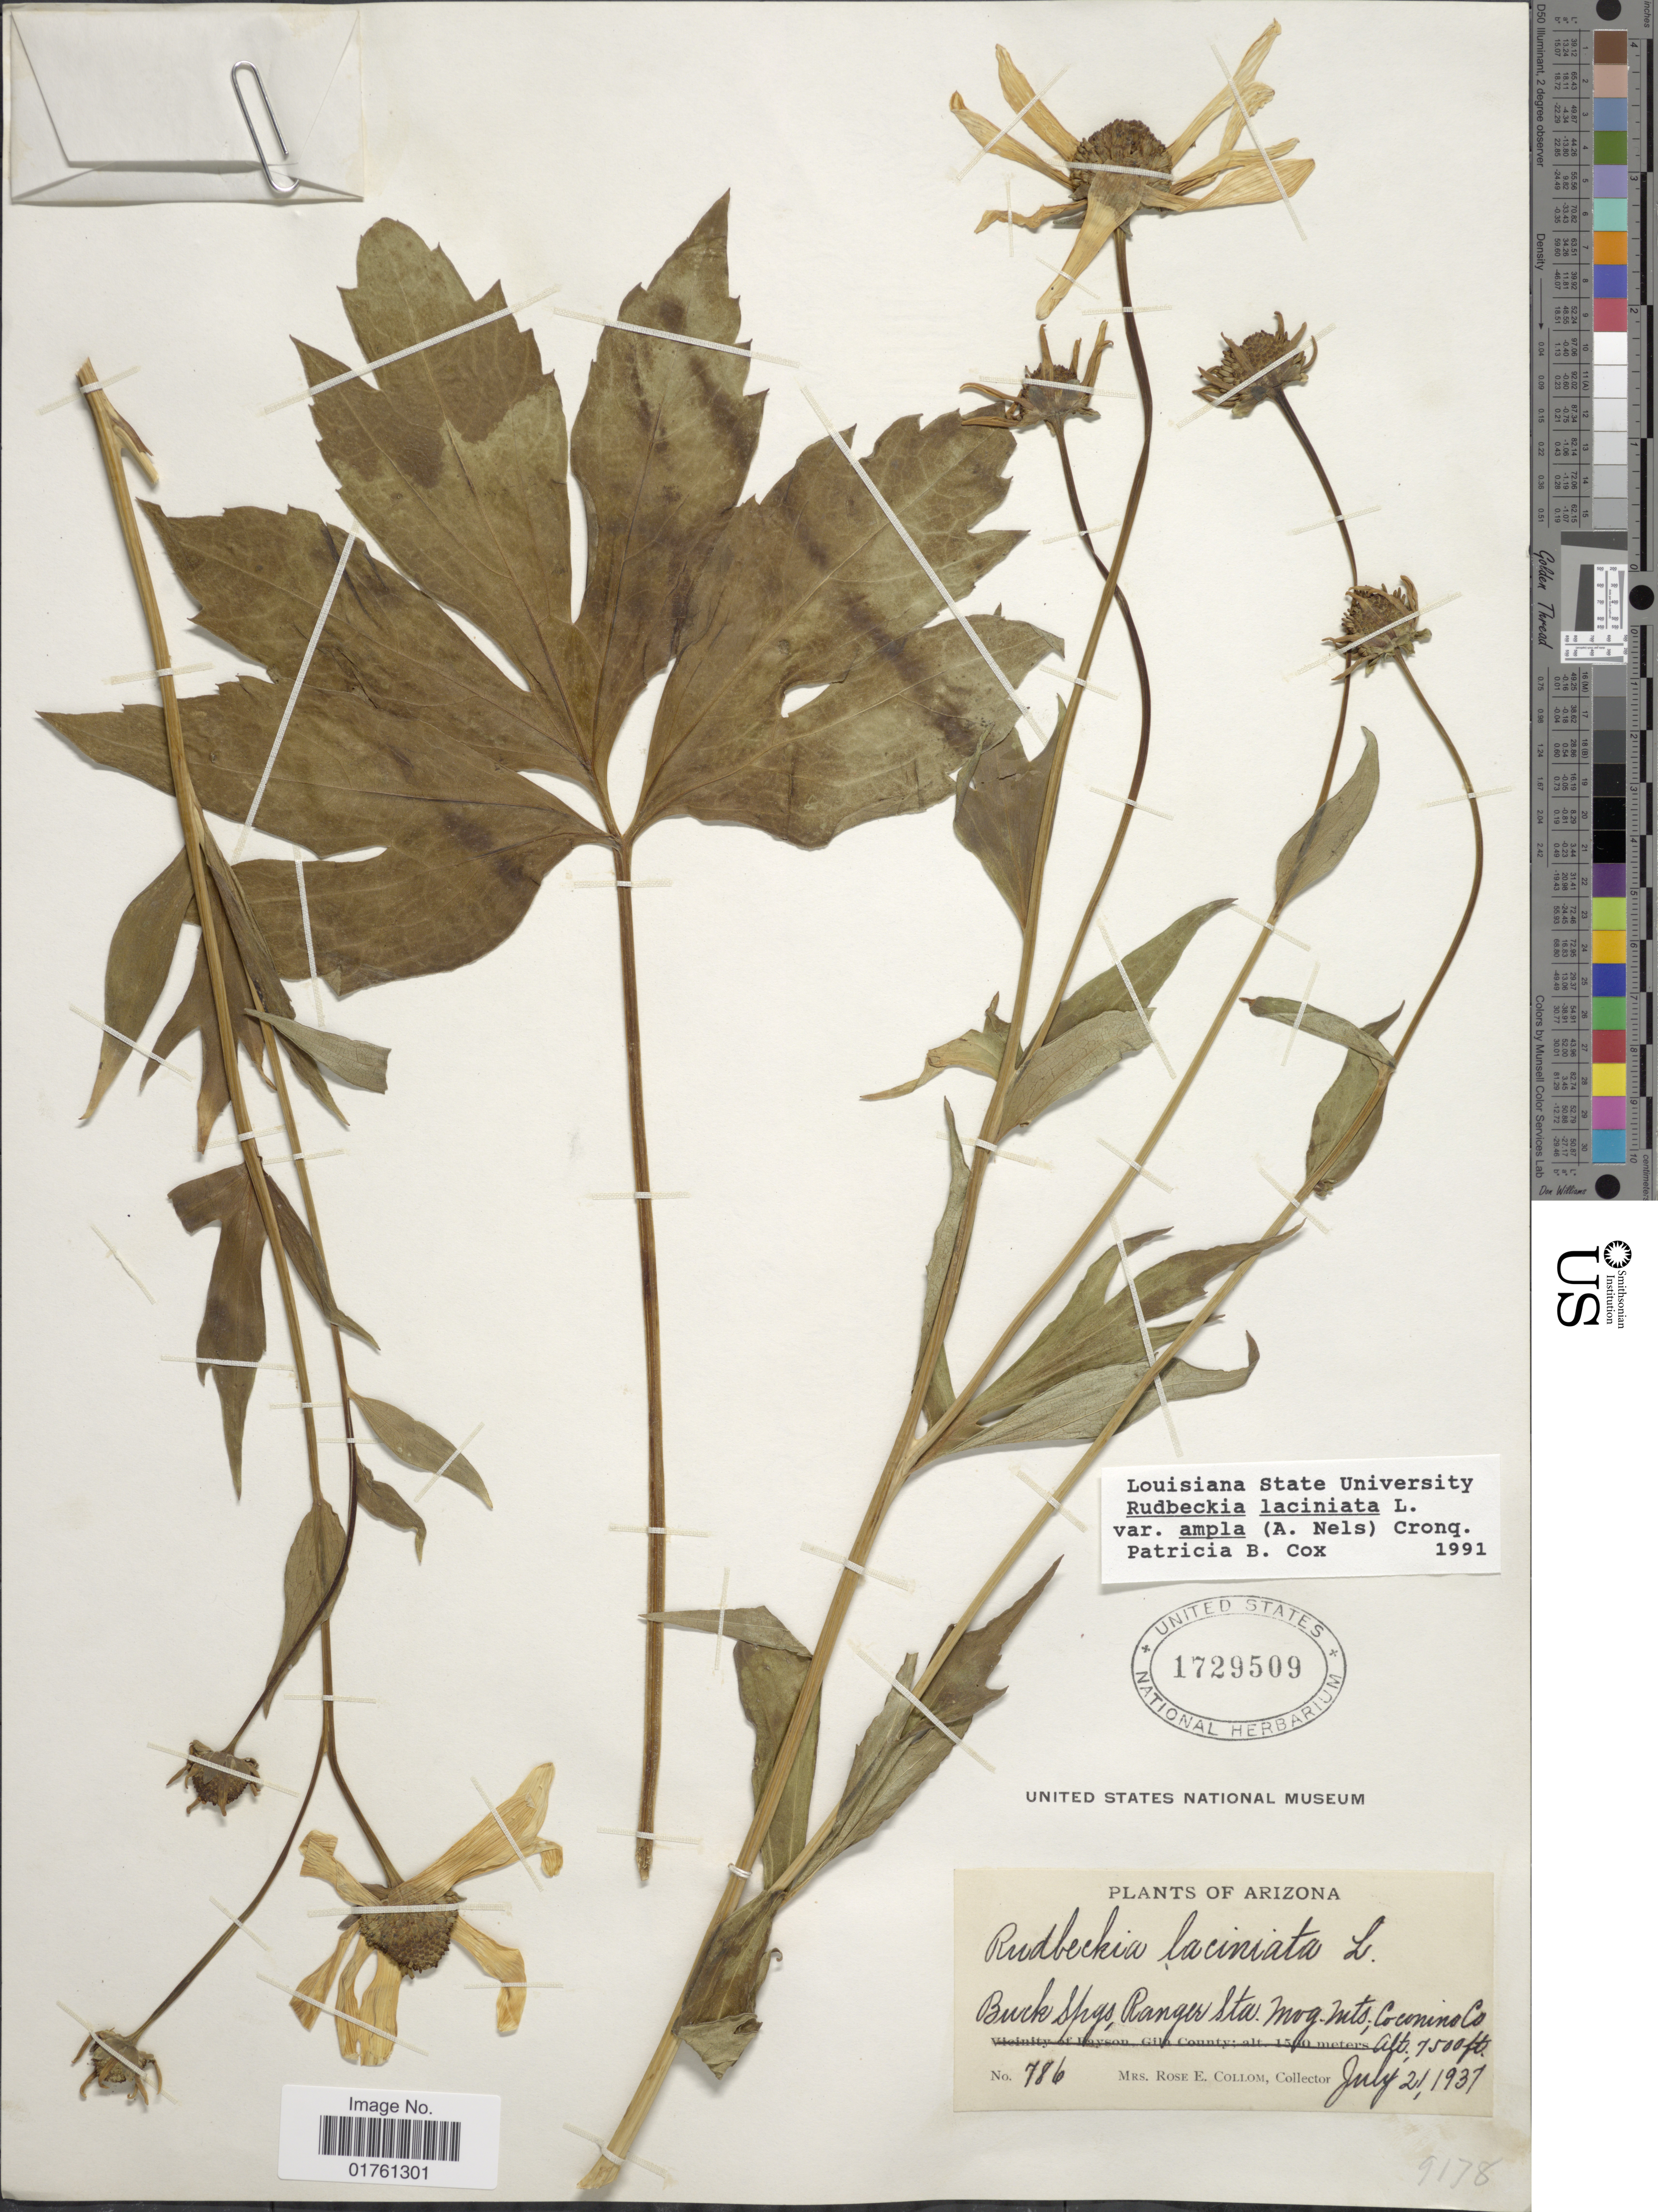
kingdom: Plantae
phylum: Tracheophyta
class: Magnoliopsida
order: Asterales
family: Asteraceae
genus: Rudbeckia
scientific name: Rudbeckia laciniata var. ampla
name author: (A. Nelson) Cronq.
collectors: R. E. Collom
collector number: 786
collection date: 1937-07-21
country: United States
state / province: Arizona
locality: Buck spgs, Ranger Sta. Mog Mts., Coconino Co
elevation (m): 2286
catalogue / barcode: US 1729509